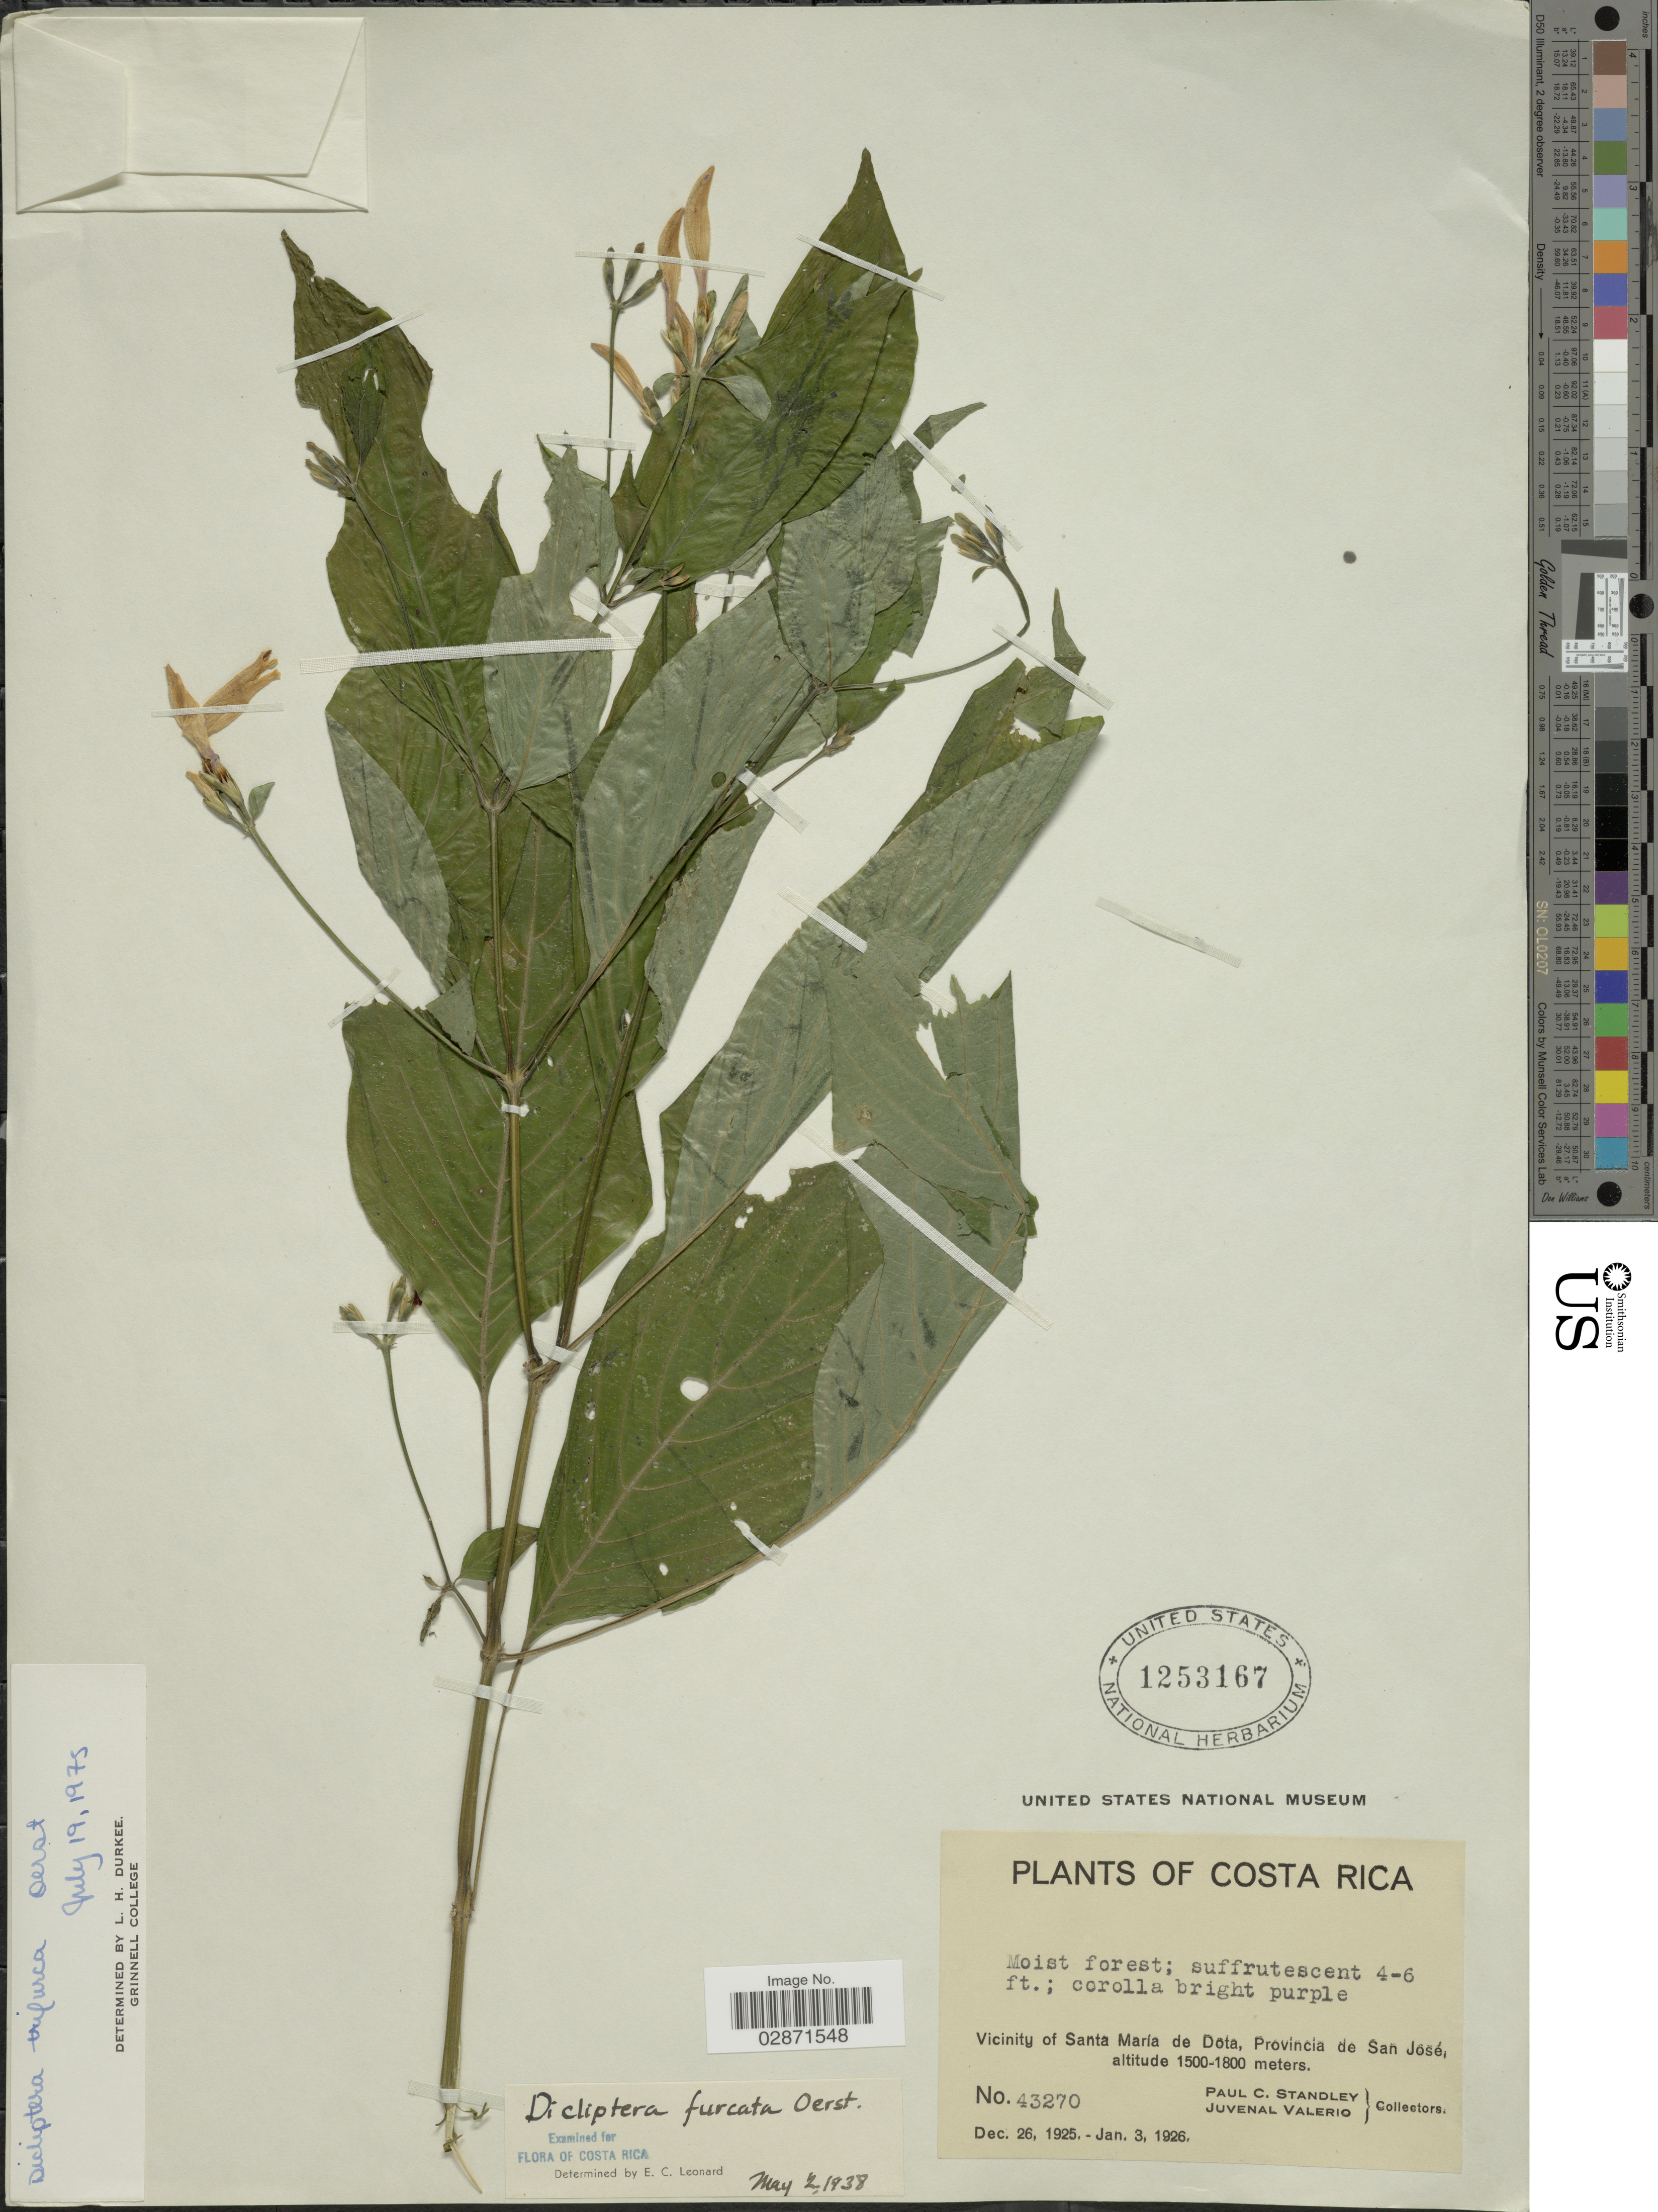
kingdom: Plantae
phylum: Tracheophyta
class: Magnoliopsida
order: Lamiales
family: Acanthaceae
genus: Dicliptera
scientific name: Dicliptera iopus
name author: Lindau in Pittier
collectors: P. C. Standley & J. Valerio R.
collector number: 43270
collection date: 1925-12-26/1926-01-03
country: Costa Rica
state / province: San José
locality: Vicinity of Santa María de Dota, Provincia de San José.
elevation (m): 1500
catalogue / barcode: US 1253167